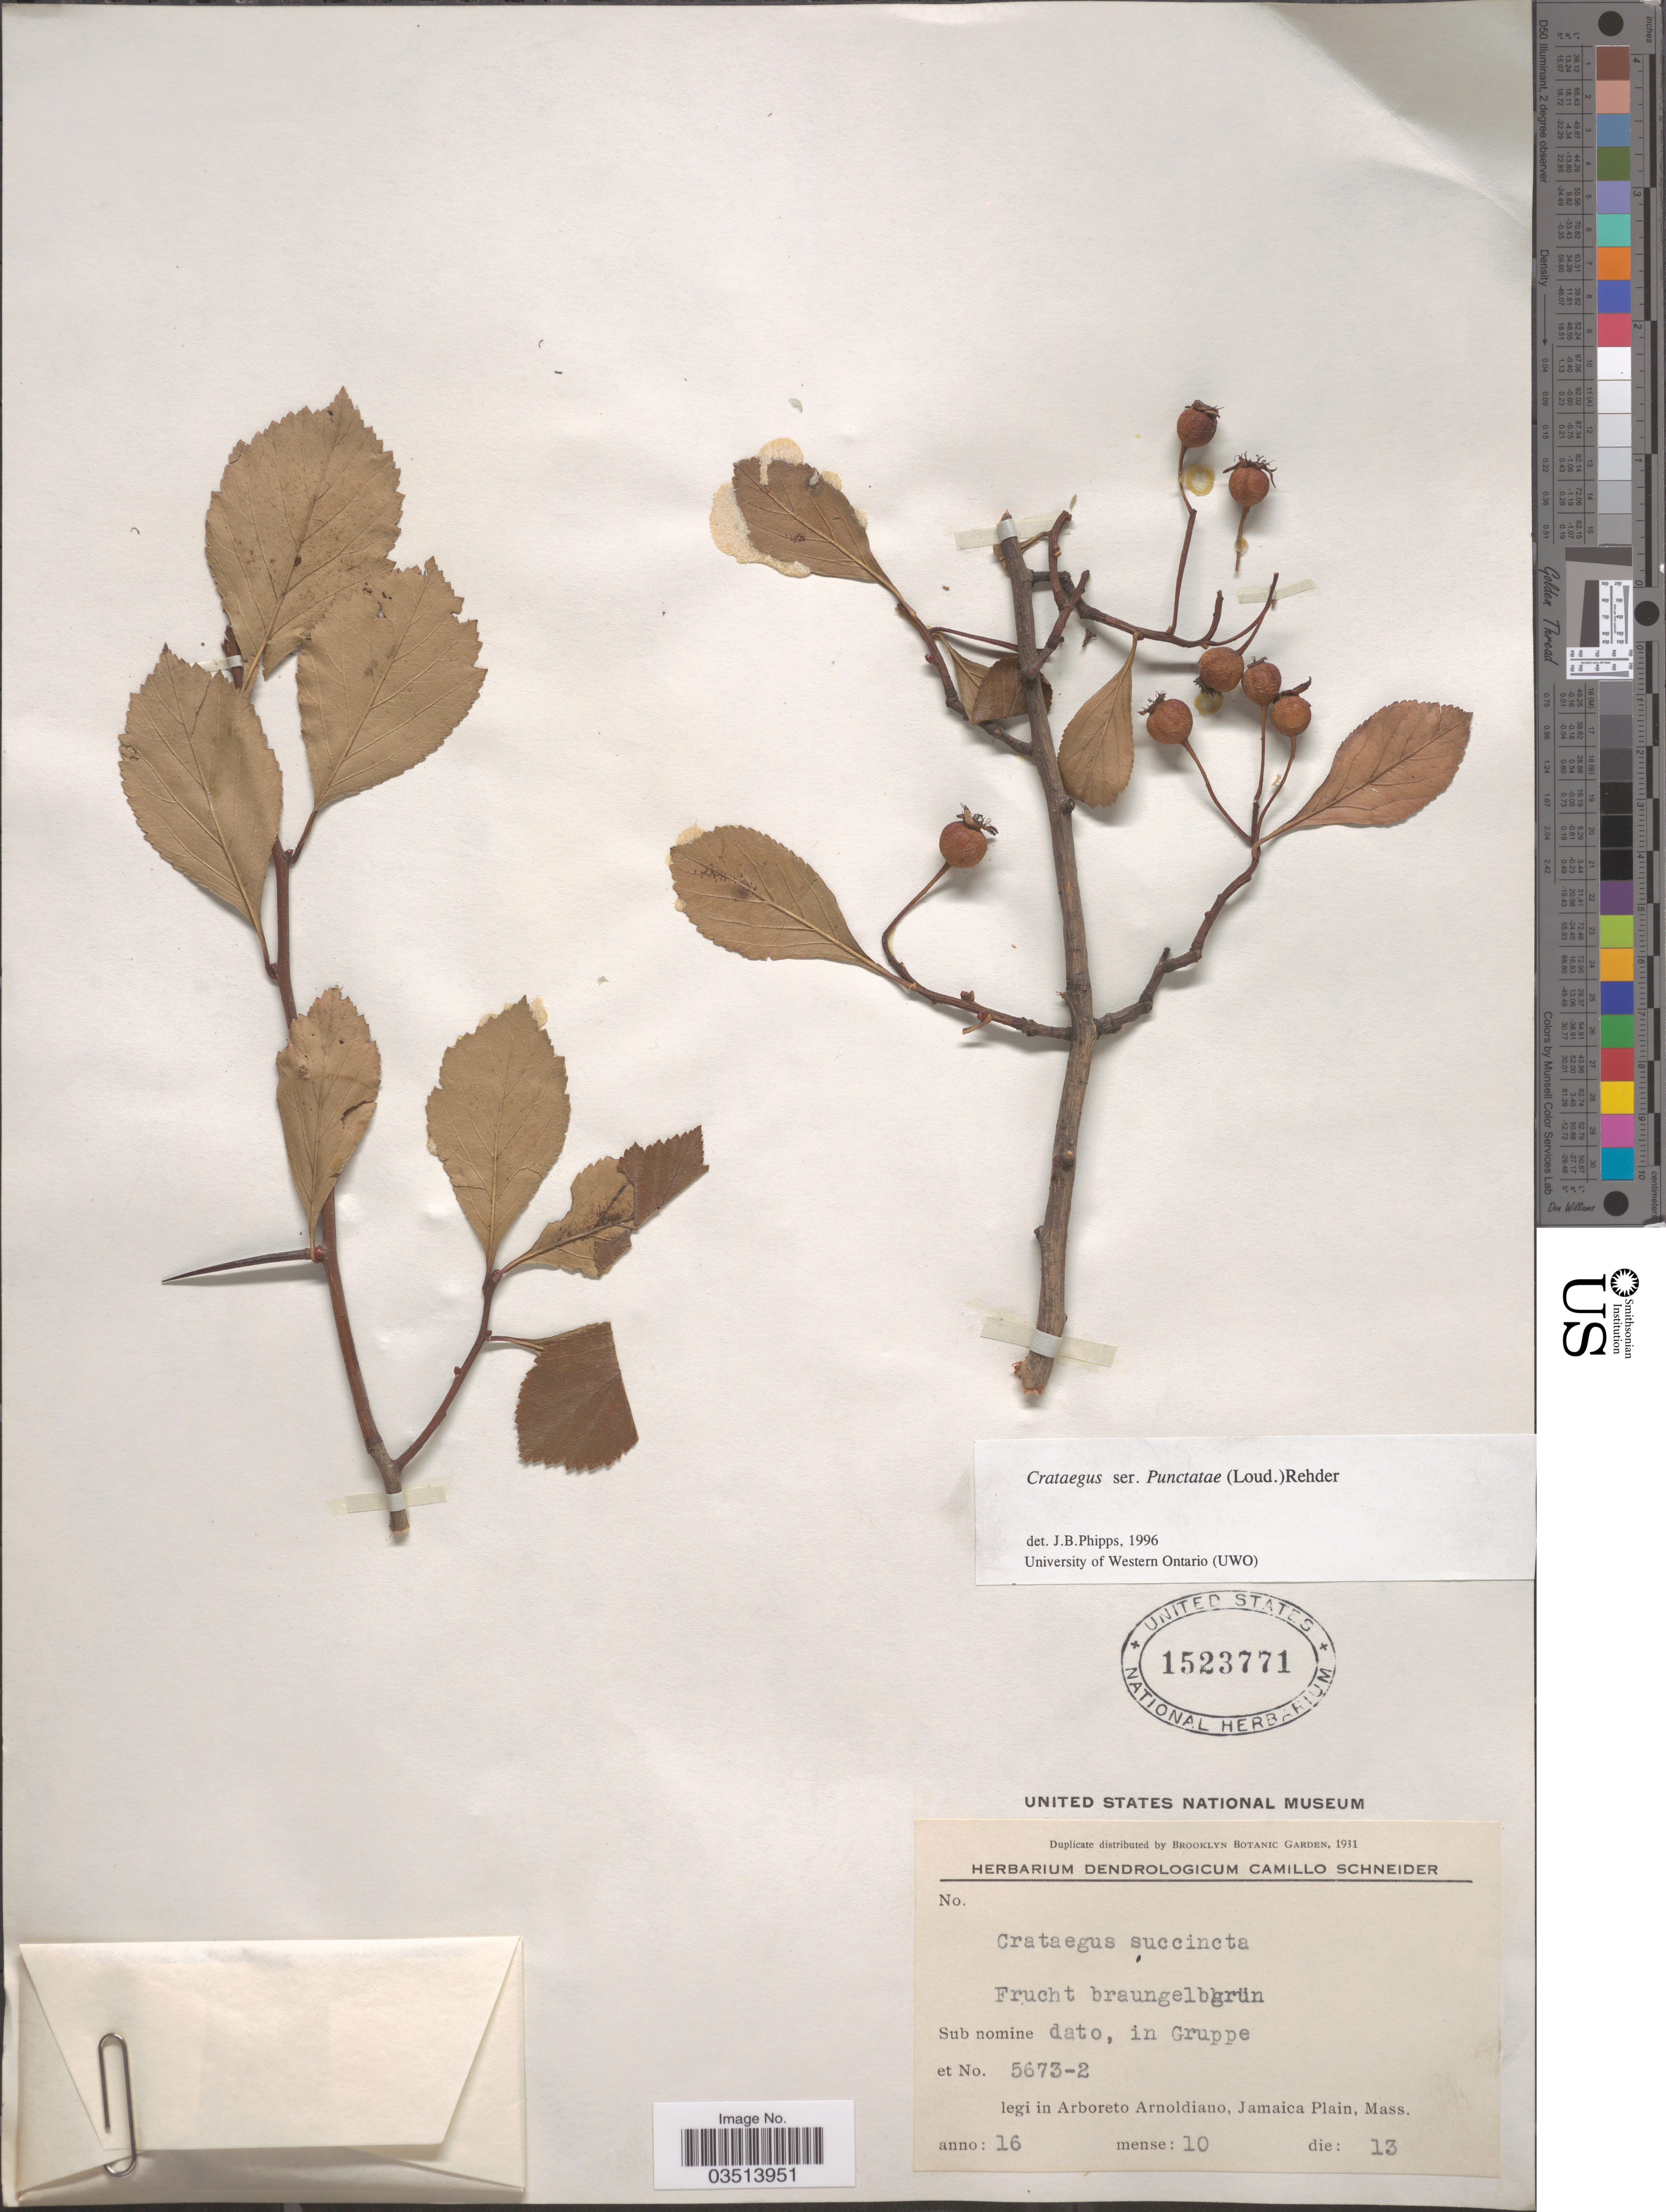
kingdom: Plantae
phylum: Tracheophyta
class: Magnoliopsida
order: Rosales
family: Rosaceae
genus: Crataegus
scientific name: Crataegus collina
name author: Chapm.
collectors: ex herb. Dendrologicum C. Schneider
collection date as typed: Transcribed d/m/y: 13/10/16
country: United States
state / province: Massachusetts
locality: Arboreto Arnoldiano, Jamaica Plain.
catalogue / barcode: US 1523771